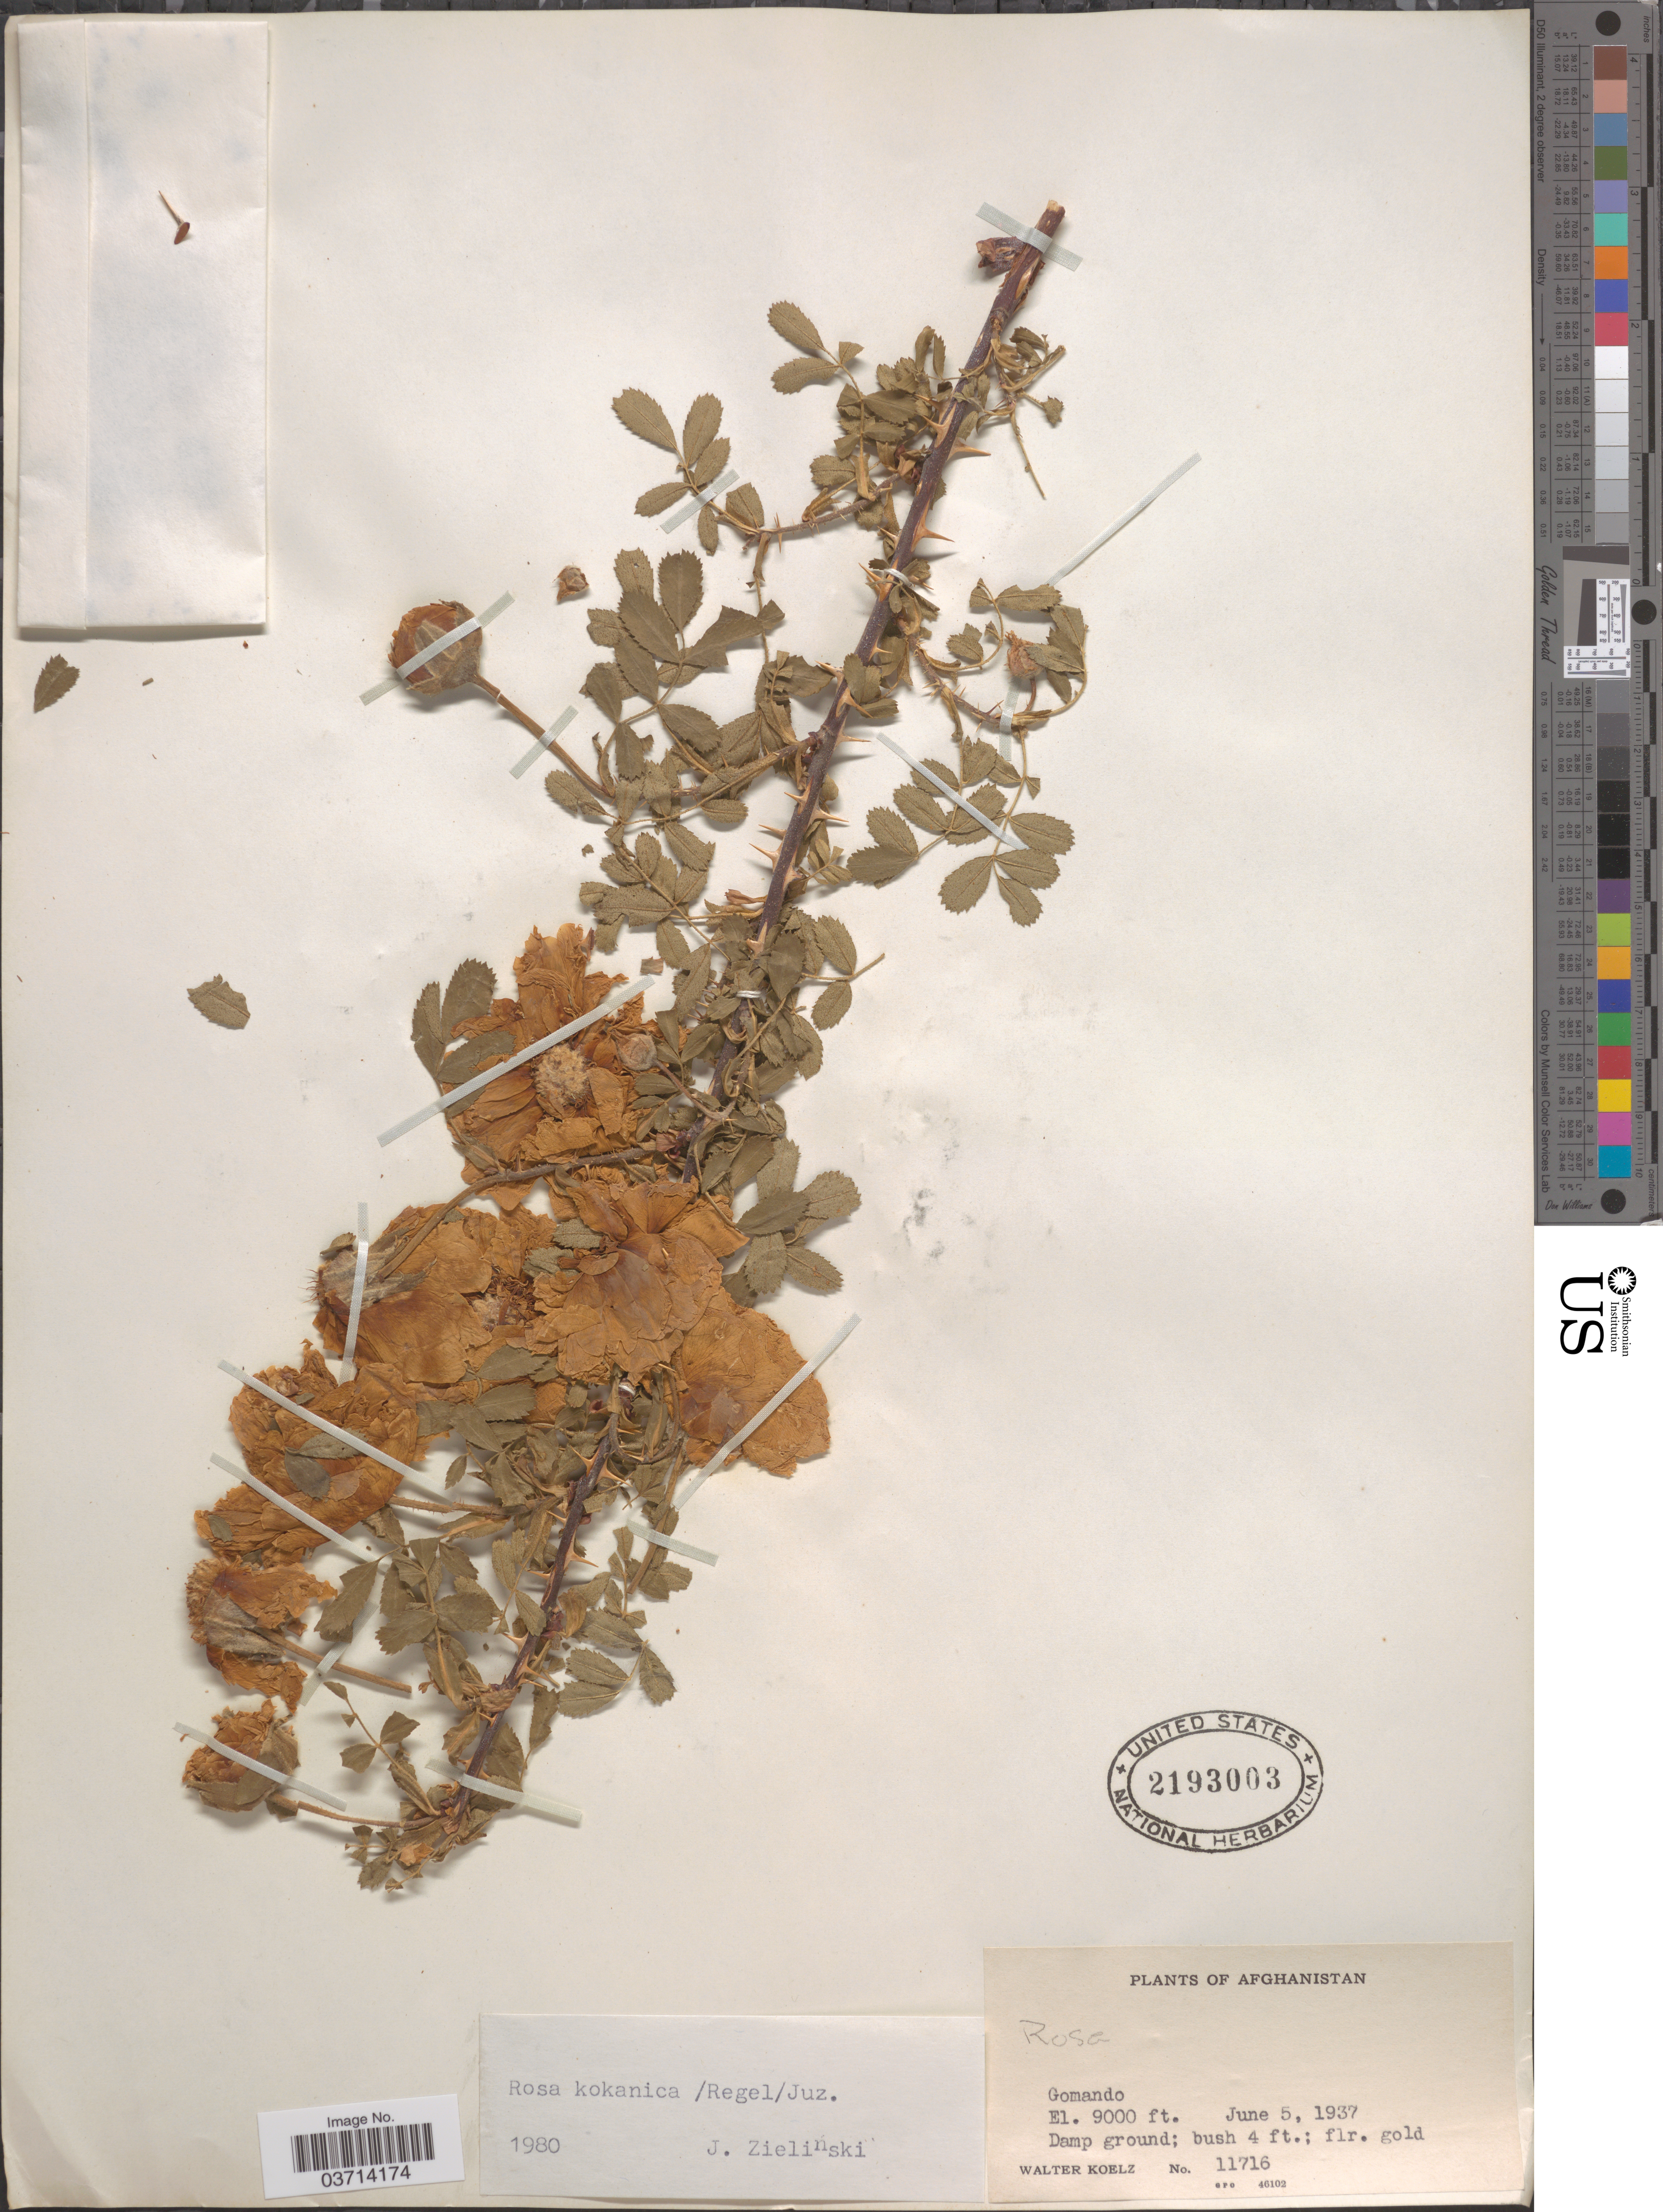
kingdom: Plantae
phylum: Tracheophyta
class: Magnoliopsida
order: Rosales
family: Rosaceae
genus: Rosa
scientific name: Rosa kokanica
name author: (Regel) Regel ex Juz.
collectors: W. N. Koelz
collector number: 11716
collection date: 1937-06-05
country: Afghanistan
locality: Gomando.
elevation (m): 2743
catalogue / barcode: US 2193003